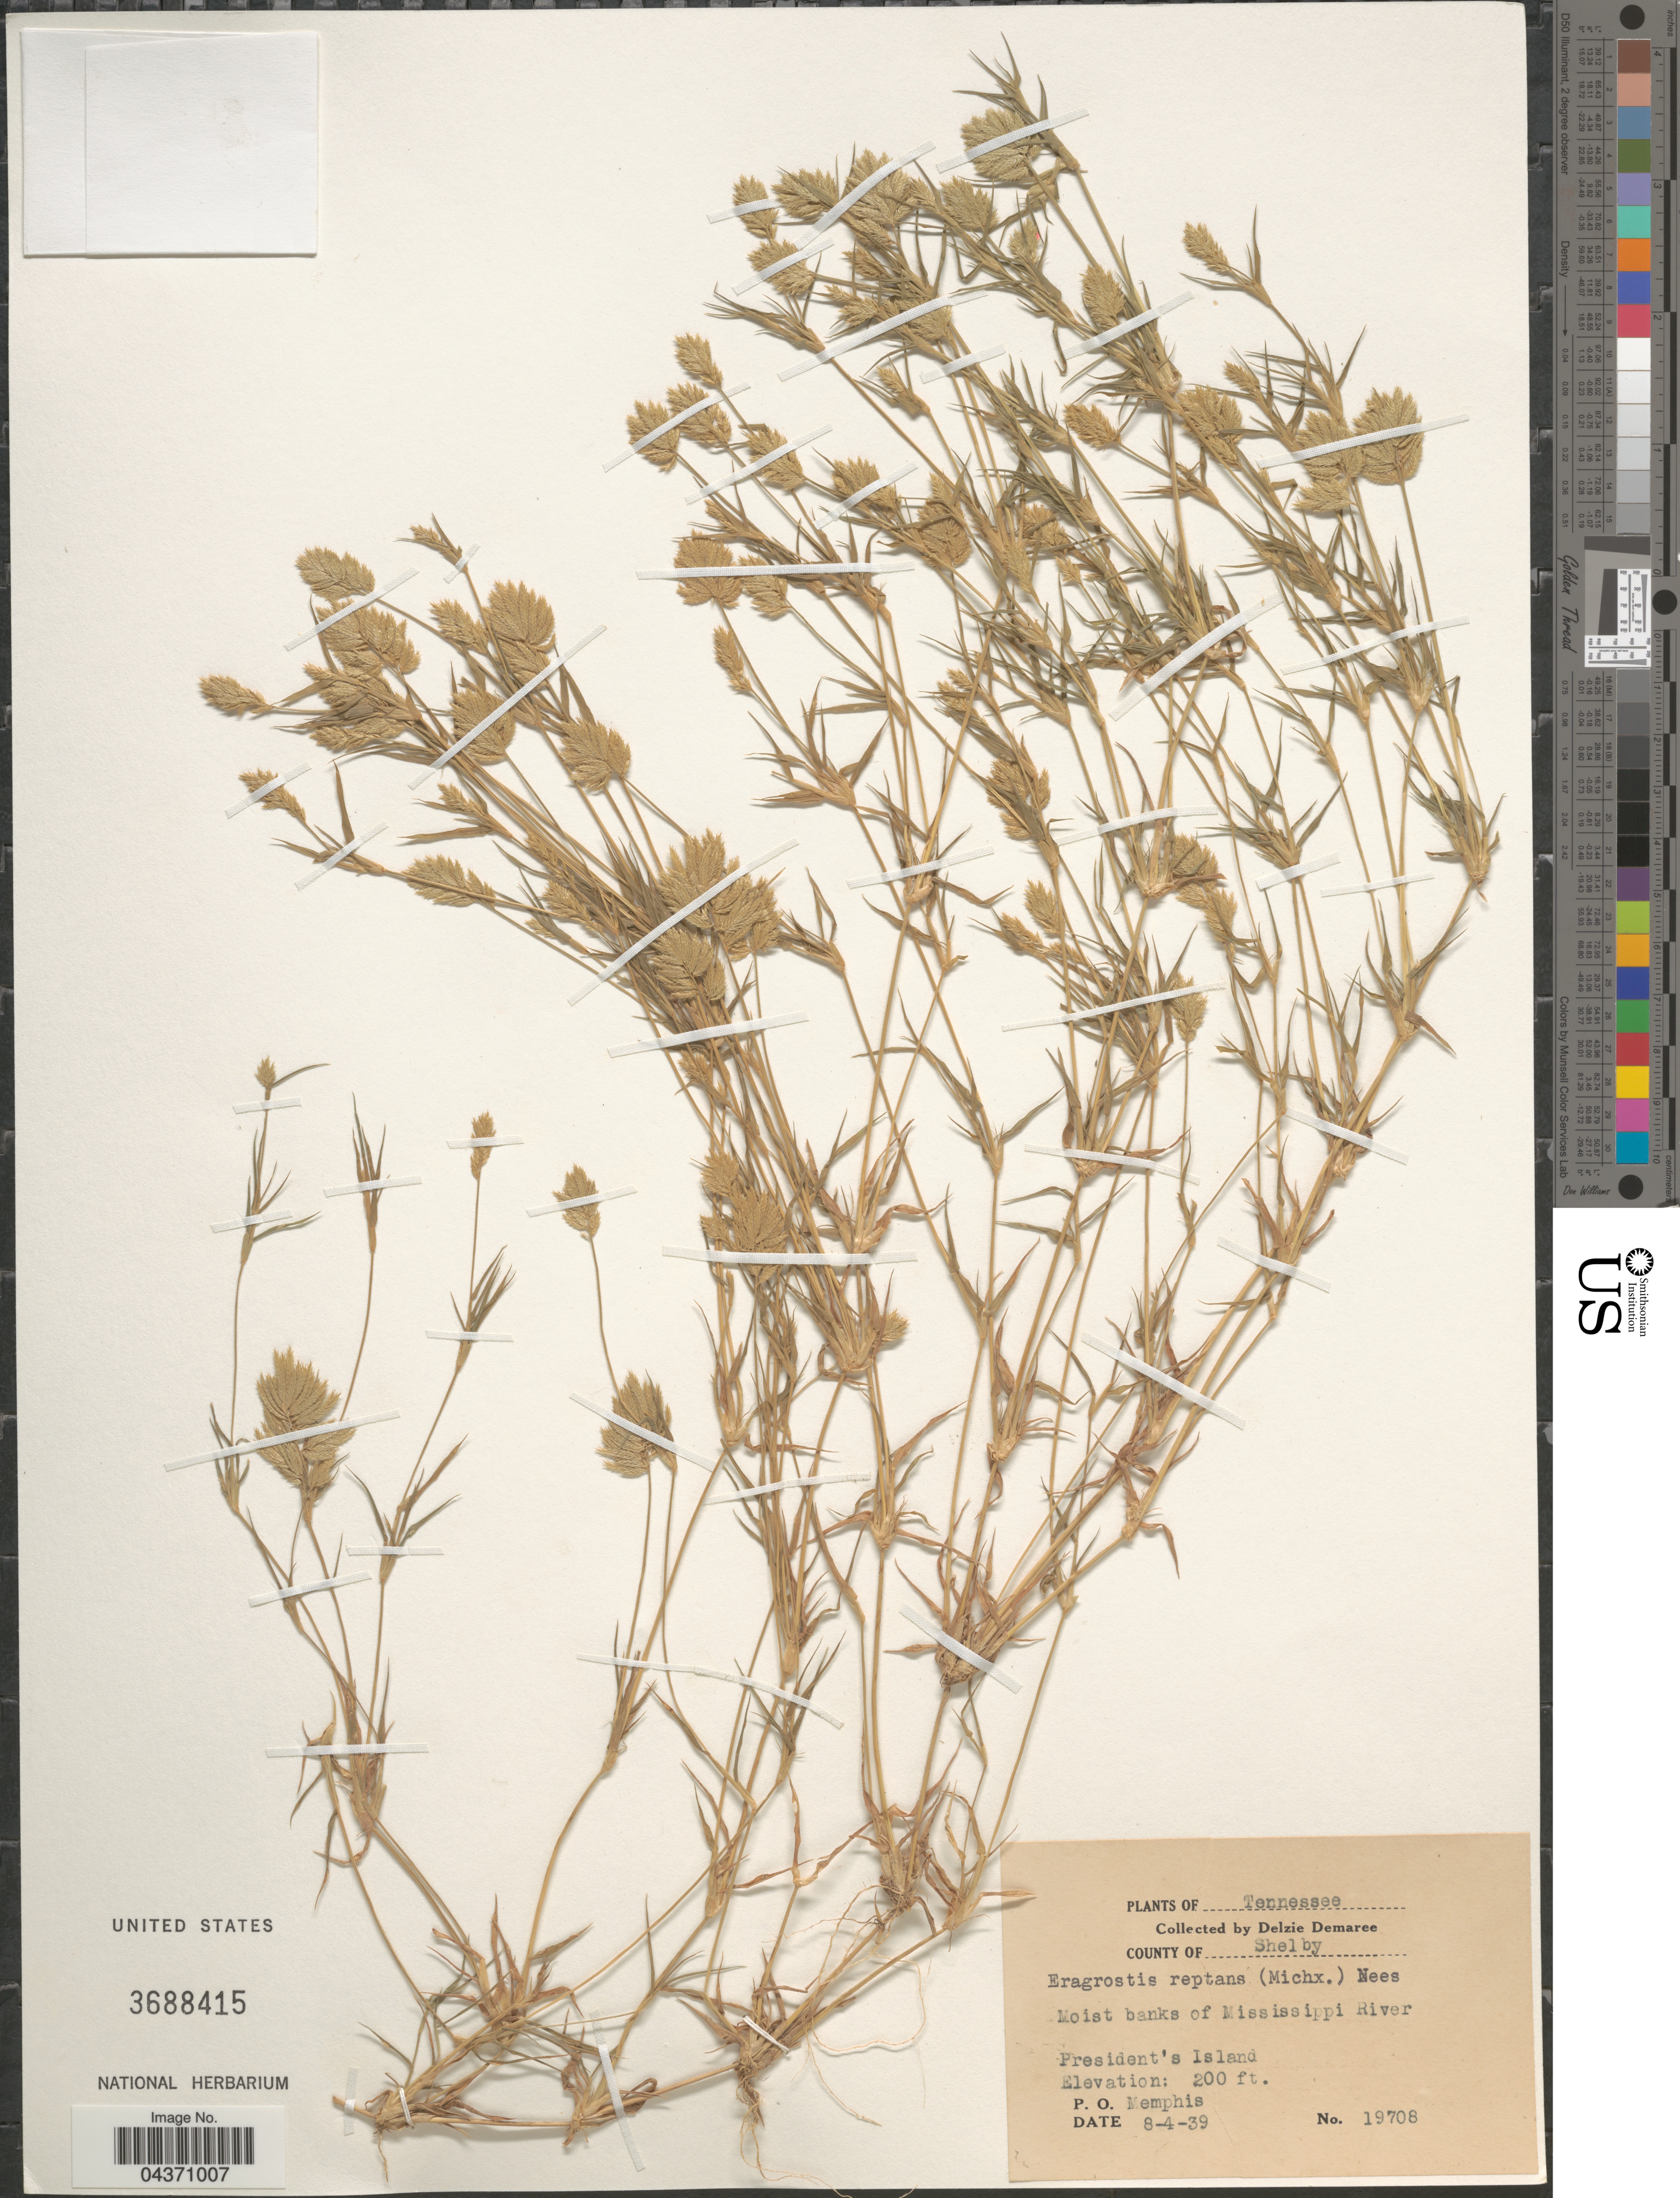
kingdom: Plantae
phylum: Tracheophyta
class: Liliopsida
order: Poales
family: Poaceae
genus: Eragrostis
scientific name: Eragrostis reptans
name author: (Michx.) Nees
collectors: D. Demaree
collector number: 19708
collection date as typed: Transcribed d/m/y: 4/8/39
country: United States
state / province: Tennessee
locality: County of Shelby. Moist banks of Mississippi River. President's Island. P. O. Memphis.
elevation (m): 61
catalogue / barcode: US 3688415